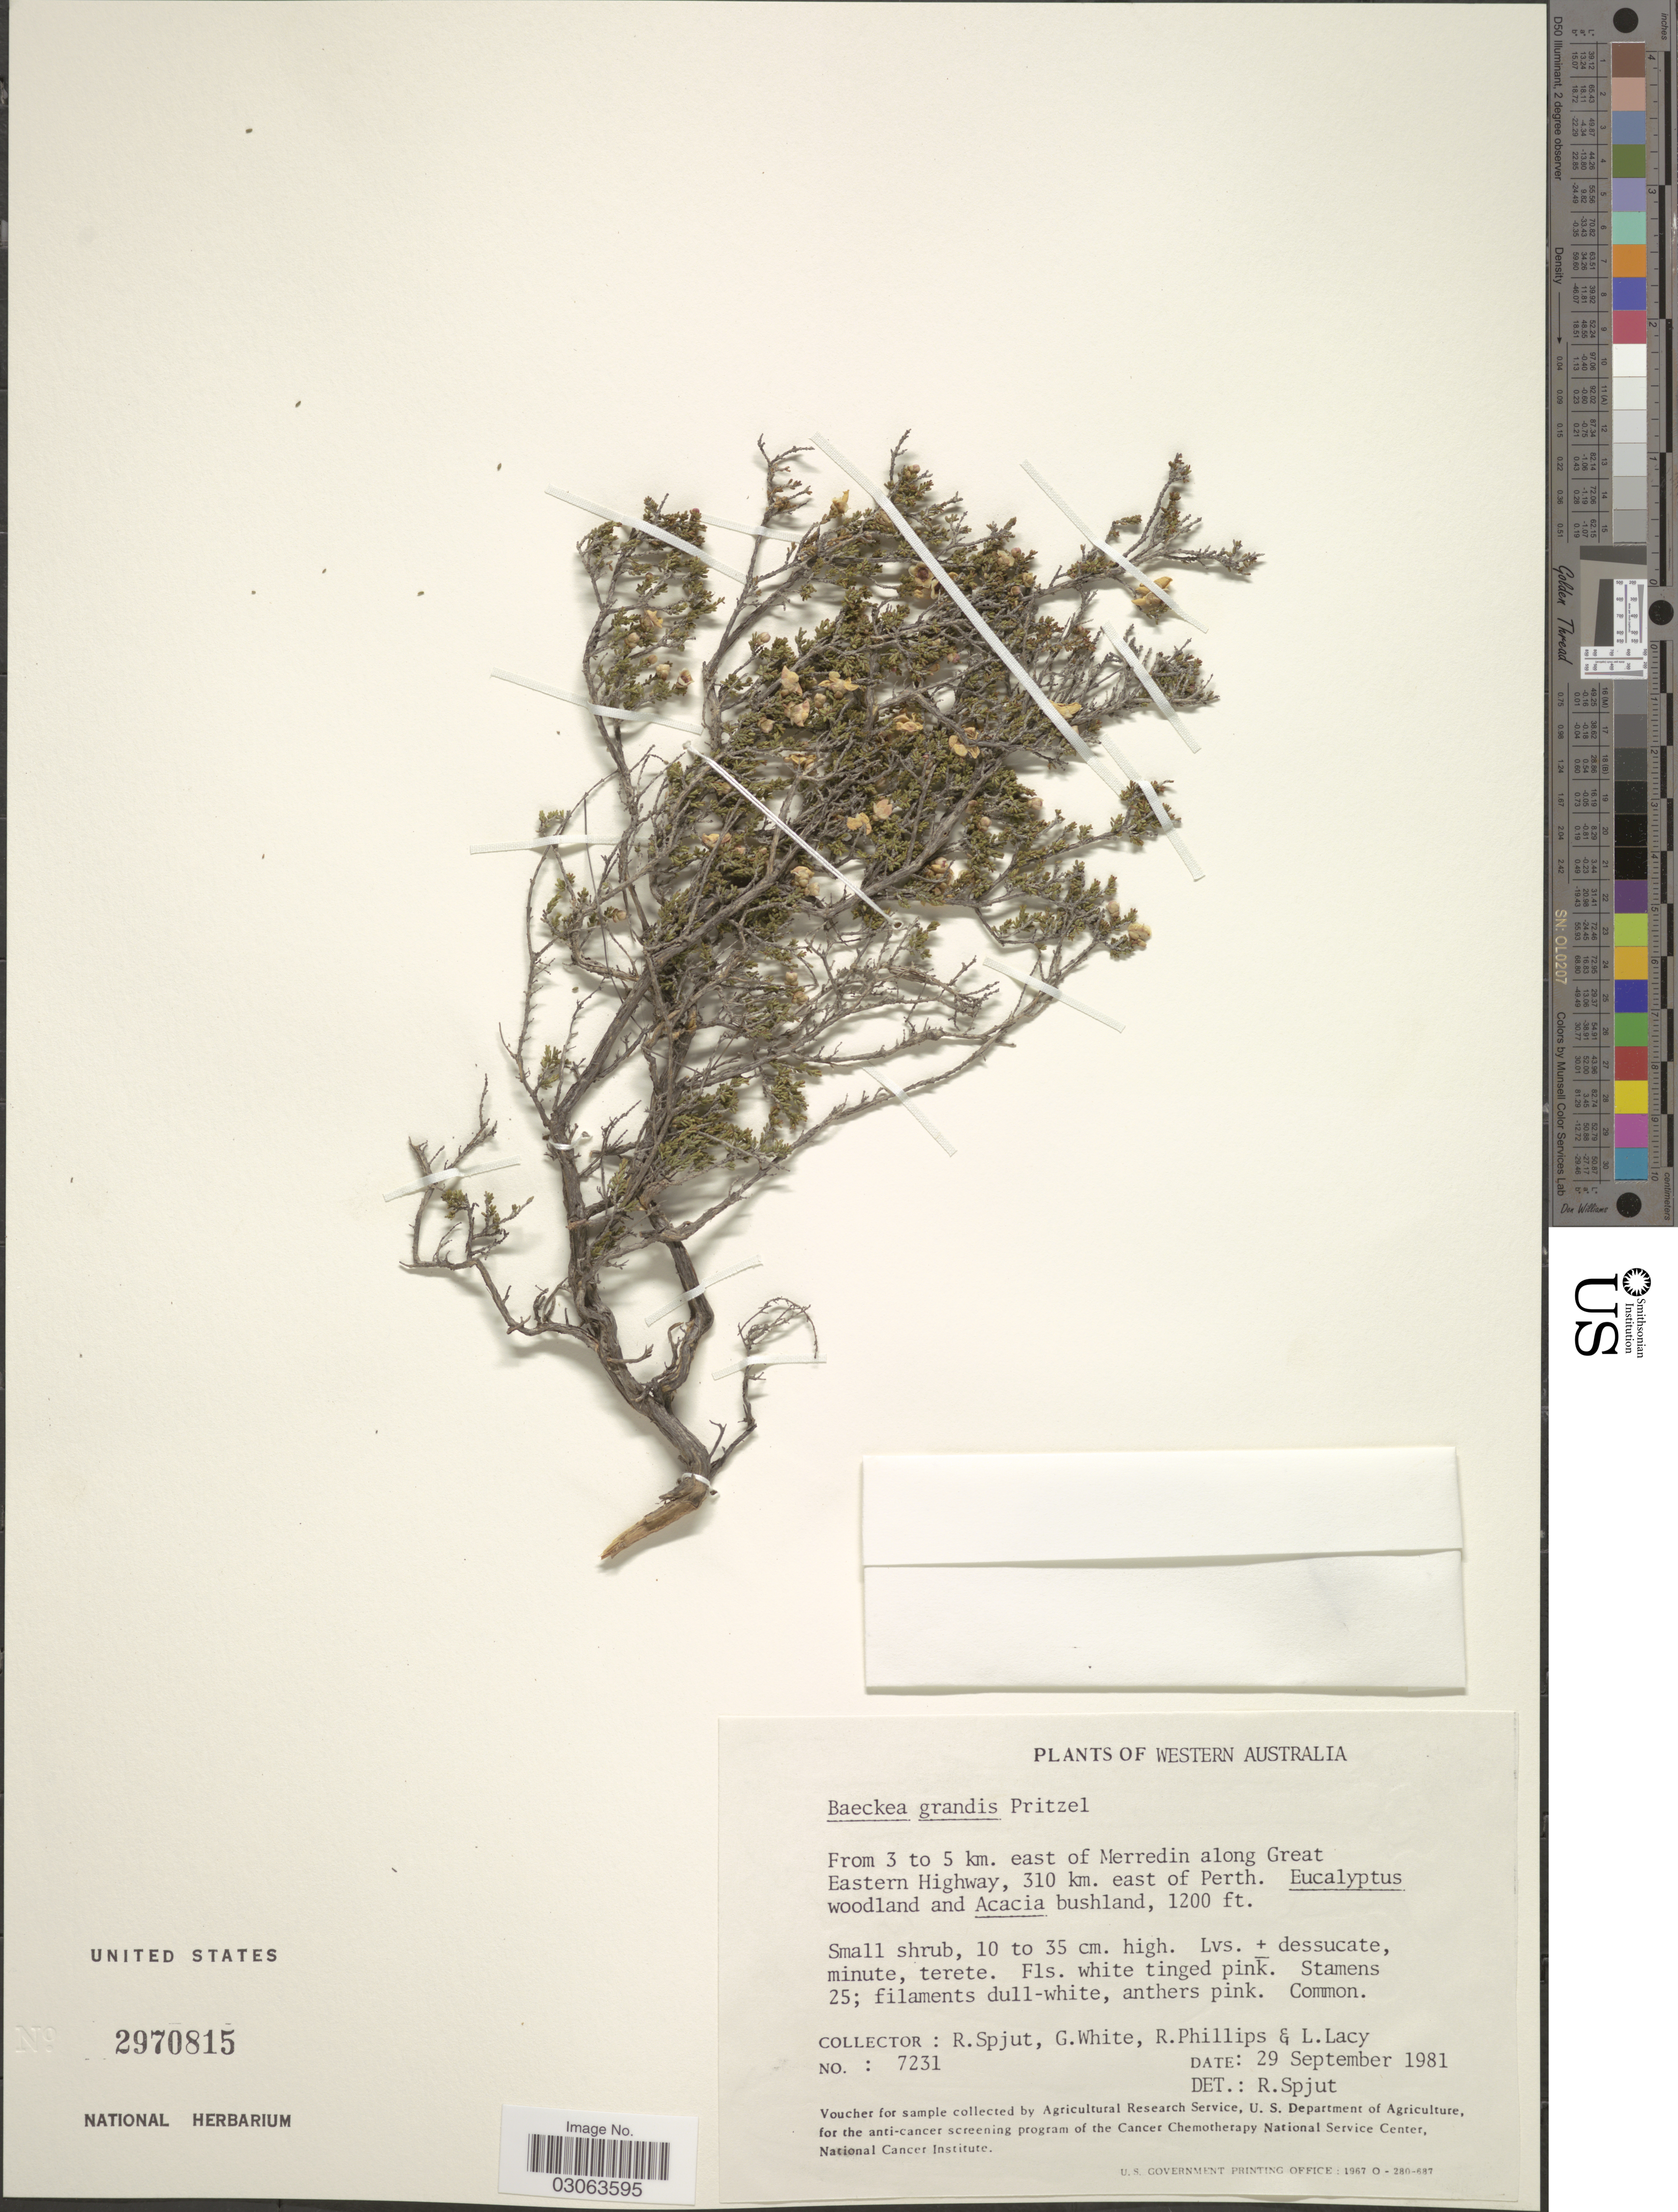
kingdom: Plantae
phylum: Tracheophyta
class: Magnoliopsida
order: Myrtales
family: Myrtaceae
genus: Balaustion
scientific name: Balaustion quinquelobum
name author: Rye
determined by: Rye, B. L.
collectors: R. Spjut, G. White, R. Phillips & L. Lacy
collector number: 7231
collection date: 1981-09-29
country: Australia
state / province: Western Australia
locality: From 3 to 5 km. east of Merredin along Great Eastern Highway, 310 km. east of Perth.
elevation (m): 366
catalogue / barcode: US 2970815